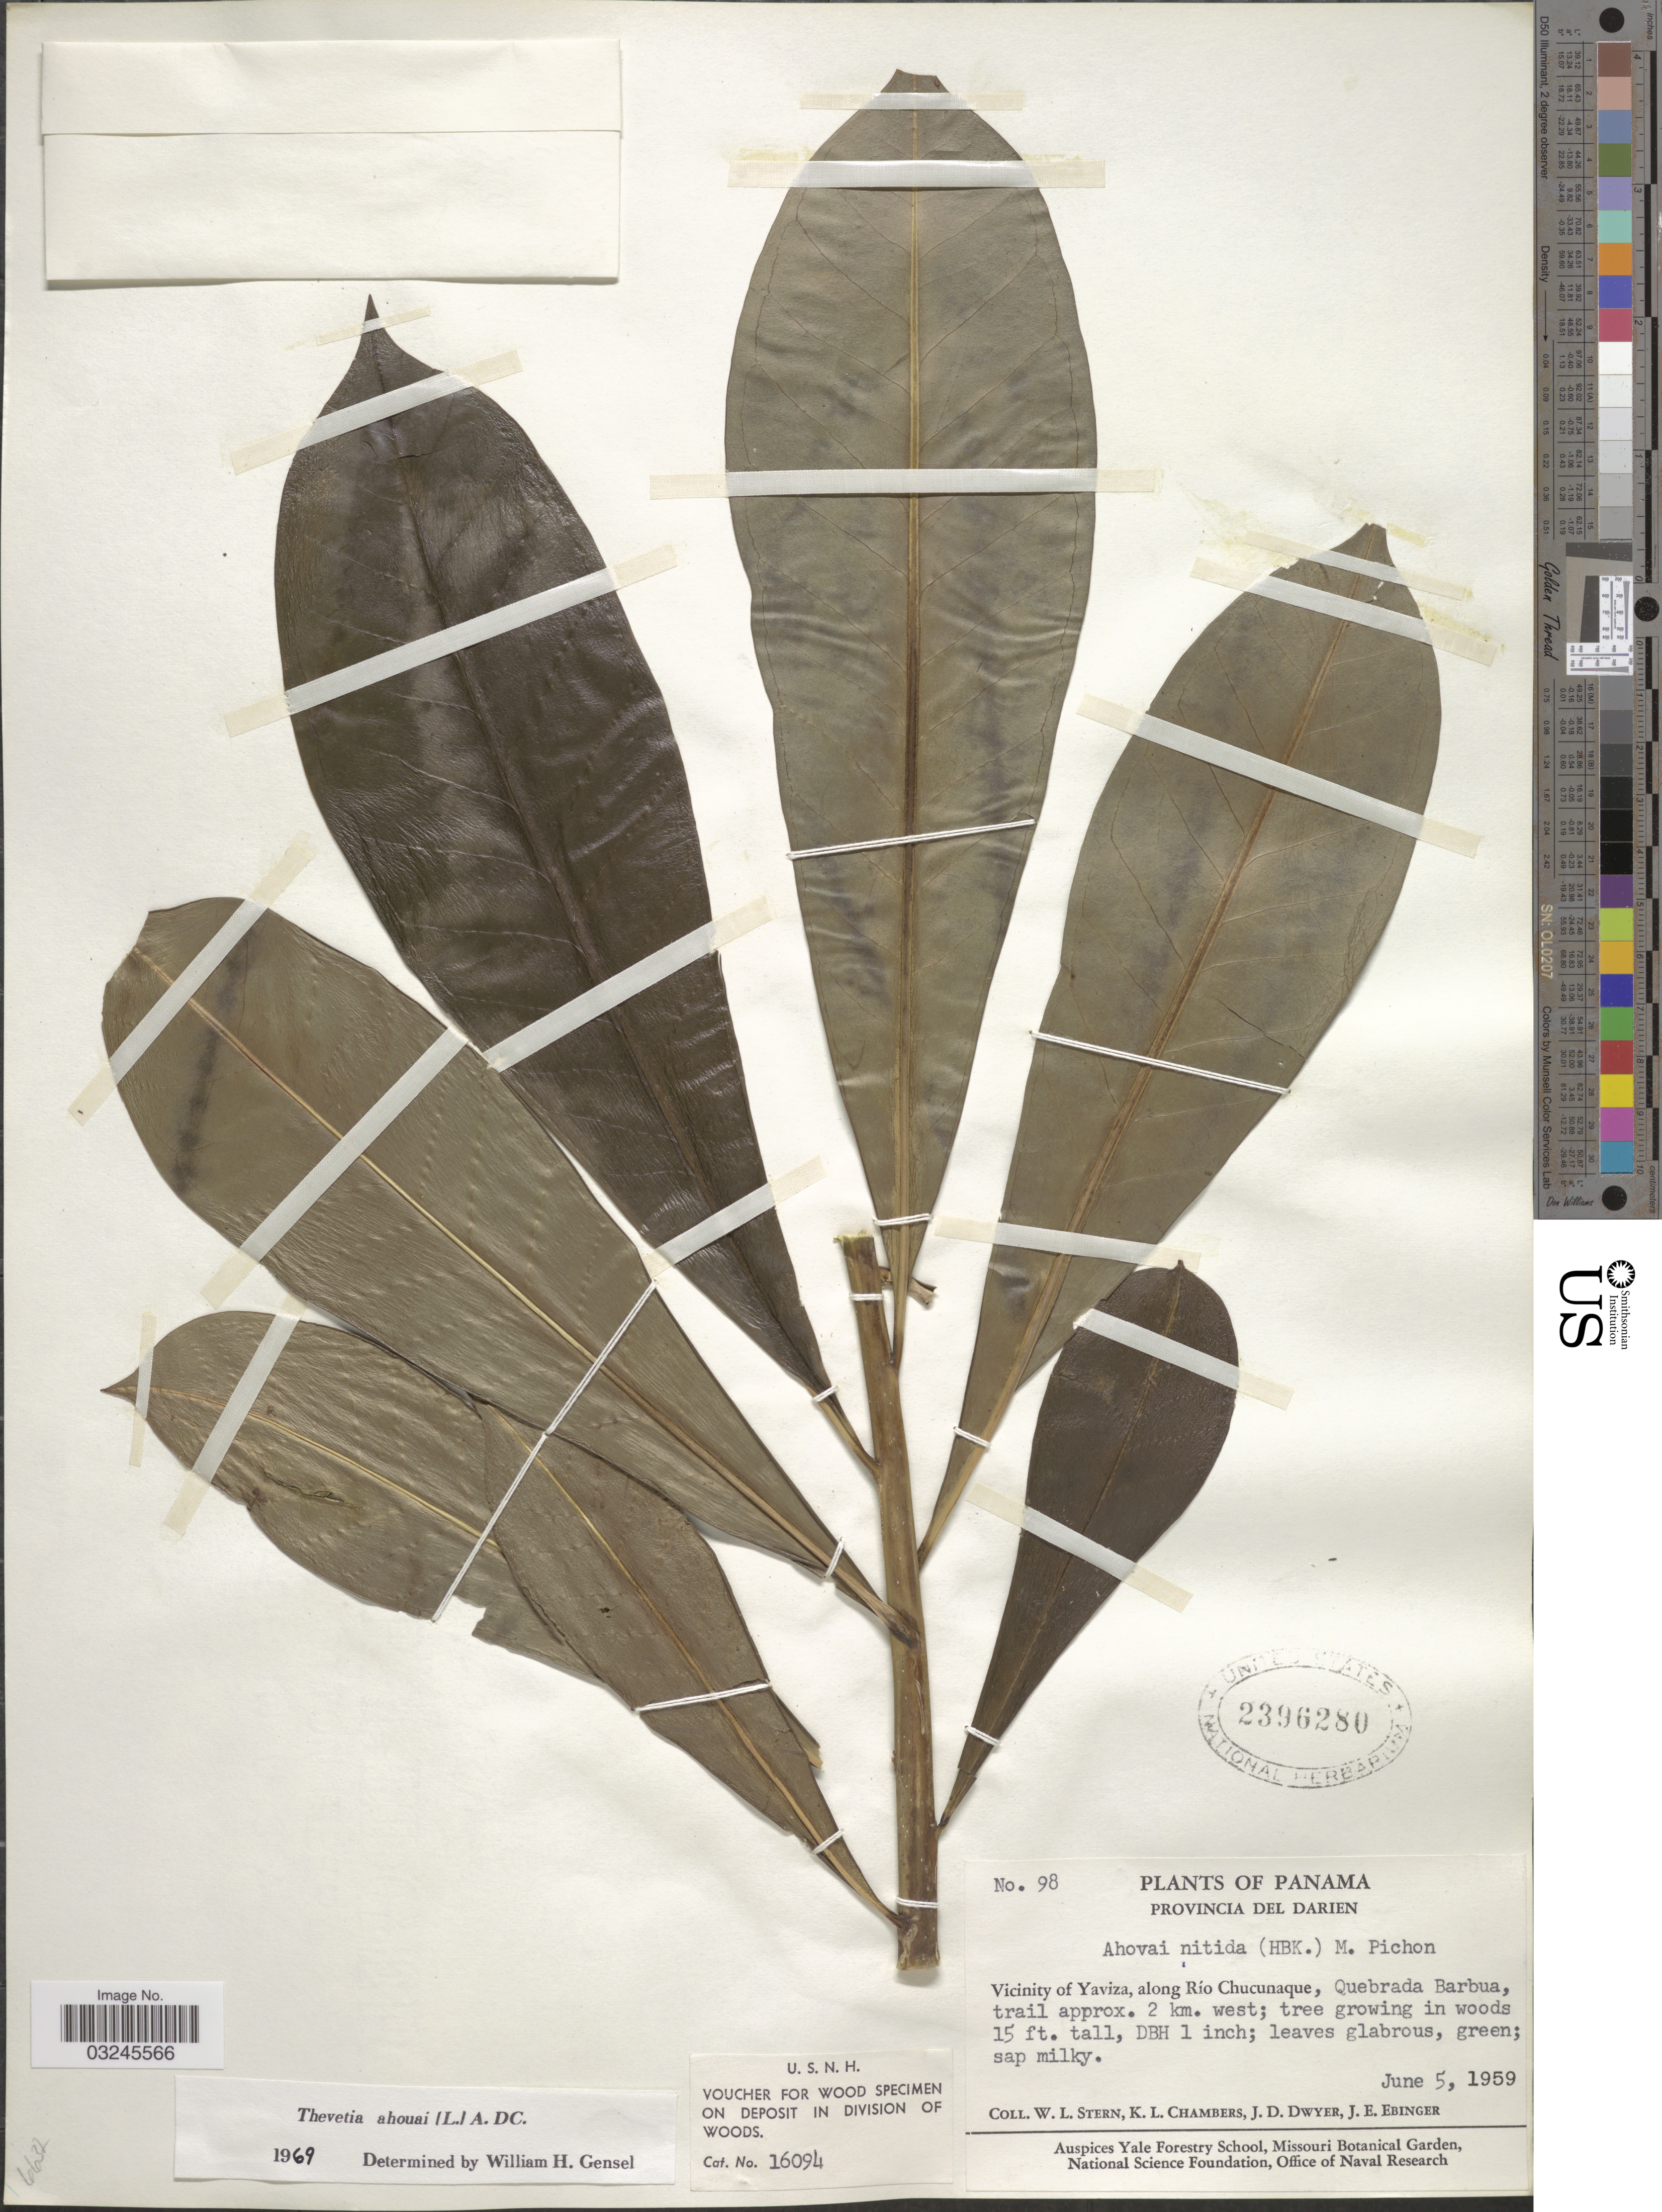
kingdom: Plantae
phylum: Tracheophyta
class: Magnoliopsida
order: Gentianales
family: Apocynaceae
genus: Thevetia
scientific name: Thevetia ahouai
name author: (L.) A. DC.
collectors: W. L. Stern, K. Chambers, J. D. Dwyer & J. Ebinger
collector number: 98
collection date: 1959-06-05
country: Panama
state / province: Darién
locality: Vicinity of Yaviza, along Río Chucunaque, Quebrada Barbua, trail approx. 2 km. west.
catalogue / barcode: US 2396280